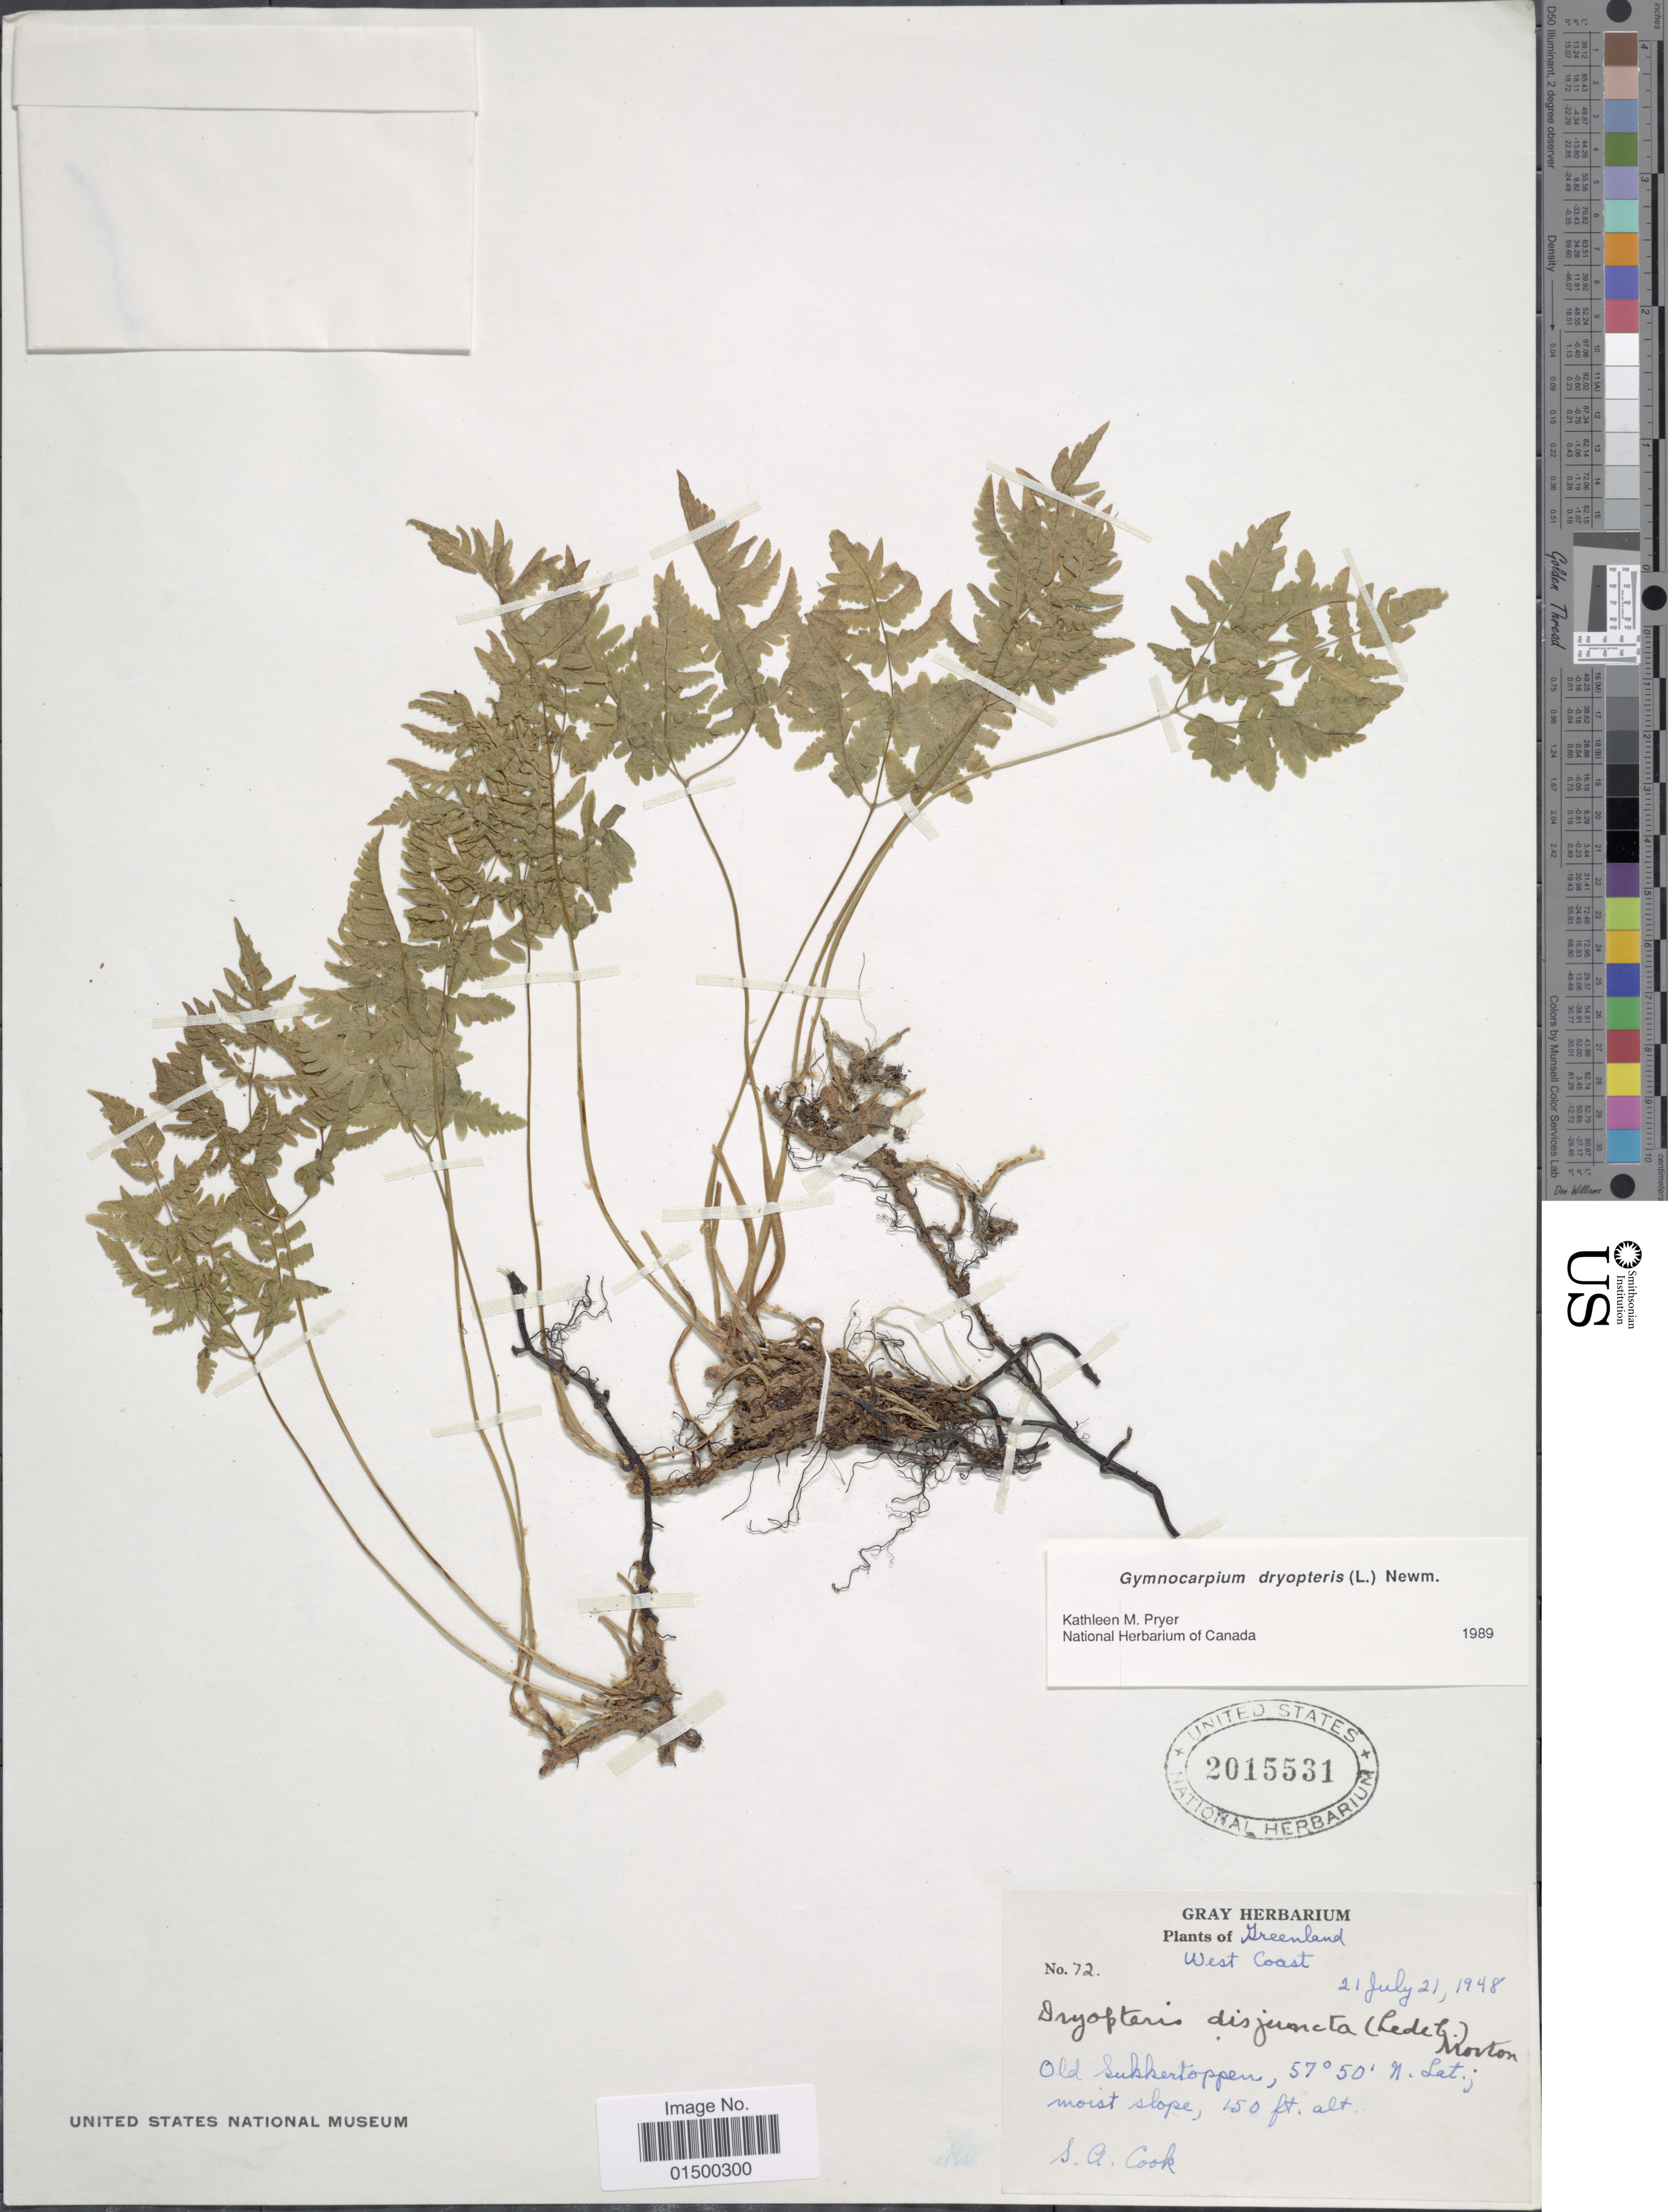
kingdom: Plantae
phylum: Tracheophyta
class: Polypodiopsida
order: Polypodiales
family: Cystopteridaceae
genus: Gymnocarpium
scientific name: Gymnocarpium dryopteris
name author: (L.) Newman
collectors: S. A. Cook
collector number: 72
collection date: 1948-07-21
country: Greenland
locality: Greenland, West Coast. Old Sukkertoppen.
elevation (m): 46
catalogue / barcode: US 2015531